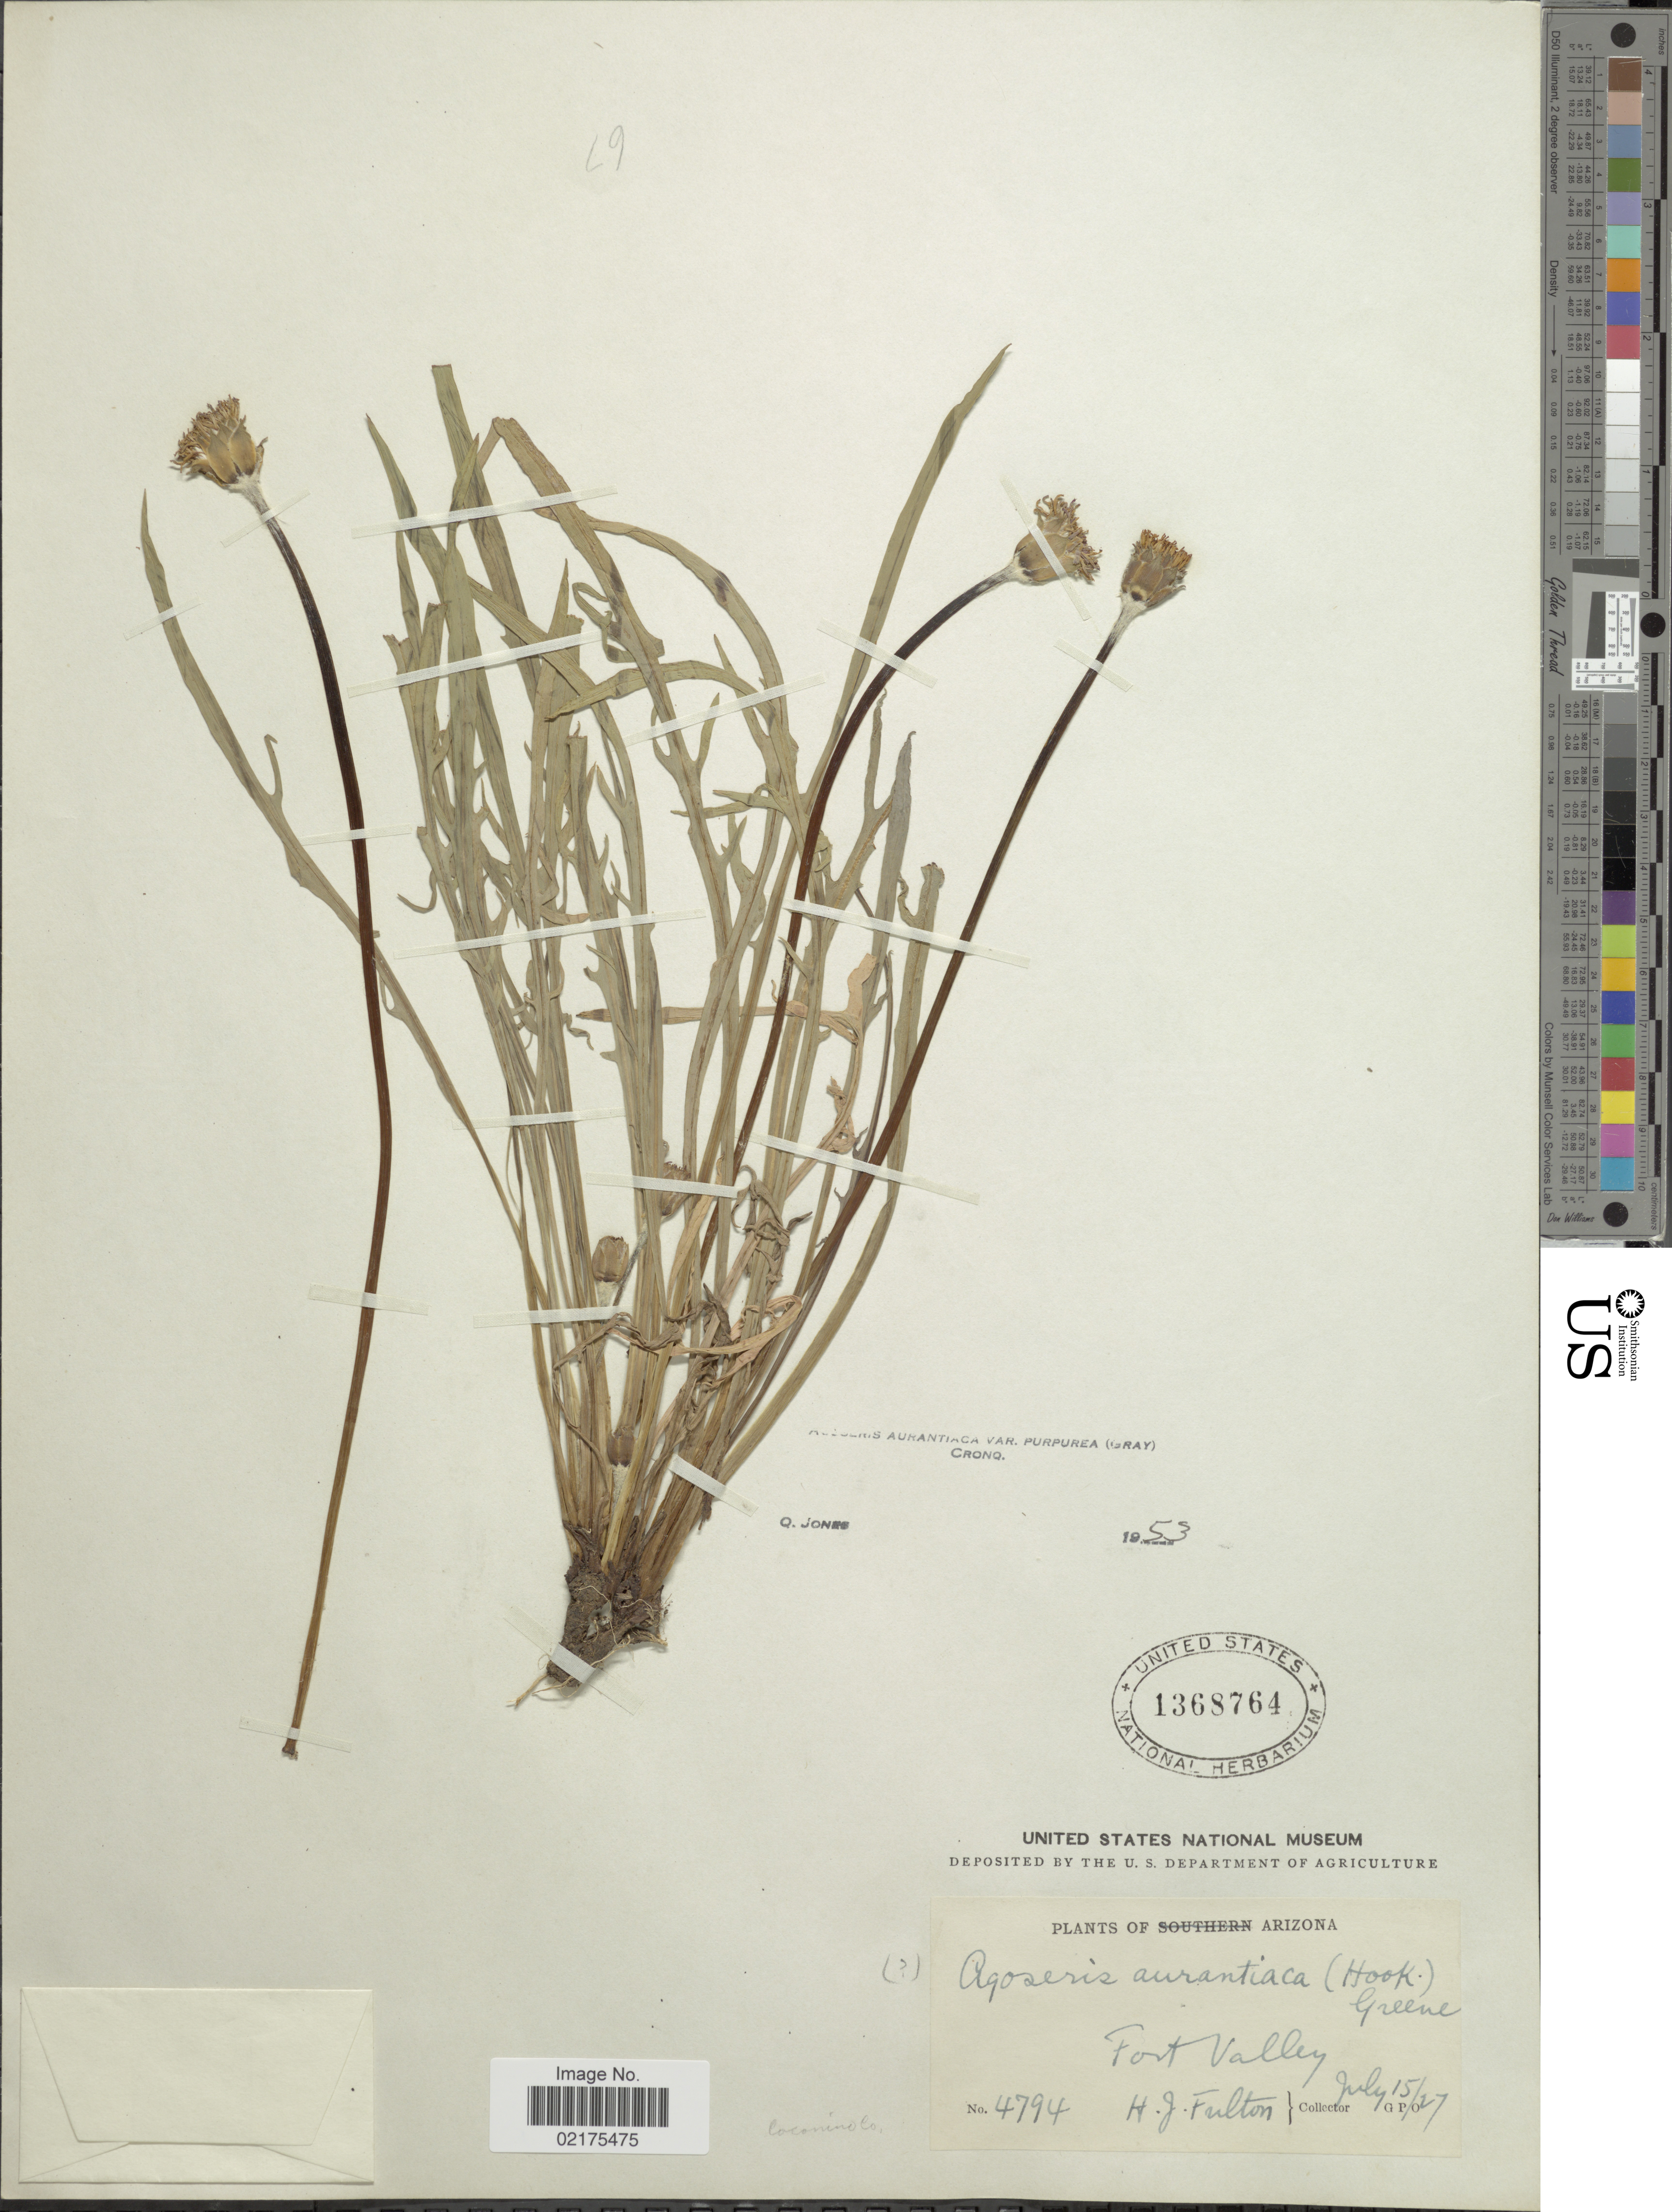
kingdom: Plantae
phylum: Tracheophyta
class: Magnoliopsida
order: Asterales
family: Asteraceae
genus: Agoseris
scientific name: Agoseris aurantiaca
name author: (Hook.) Greene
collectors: H. Fulton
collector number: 4794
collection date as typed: Transcribed d/m/y: 15/7/27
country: United States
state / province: Arizona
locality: Fort Valley, Coconino Co.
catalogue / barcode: US 1368764